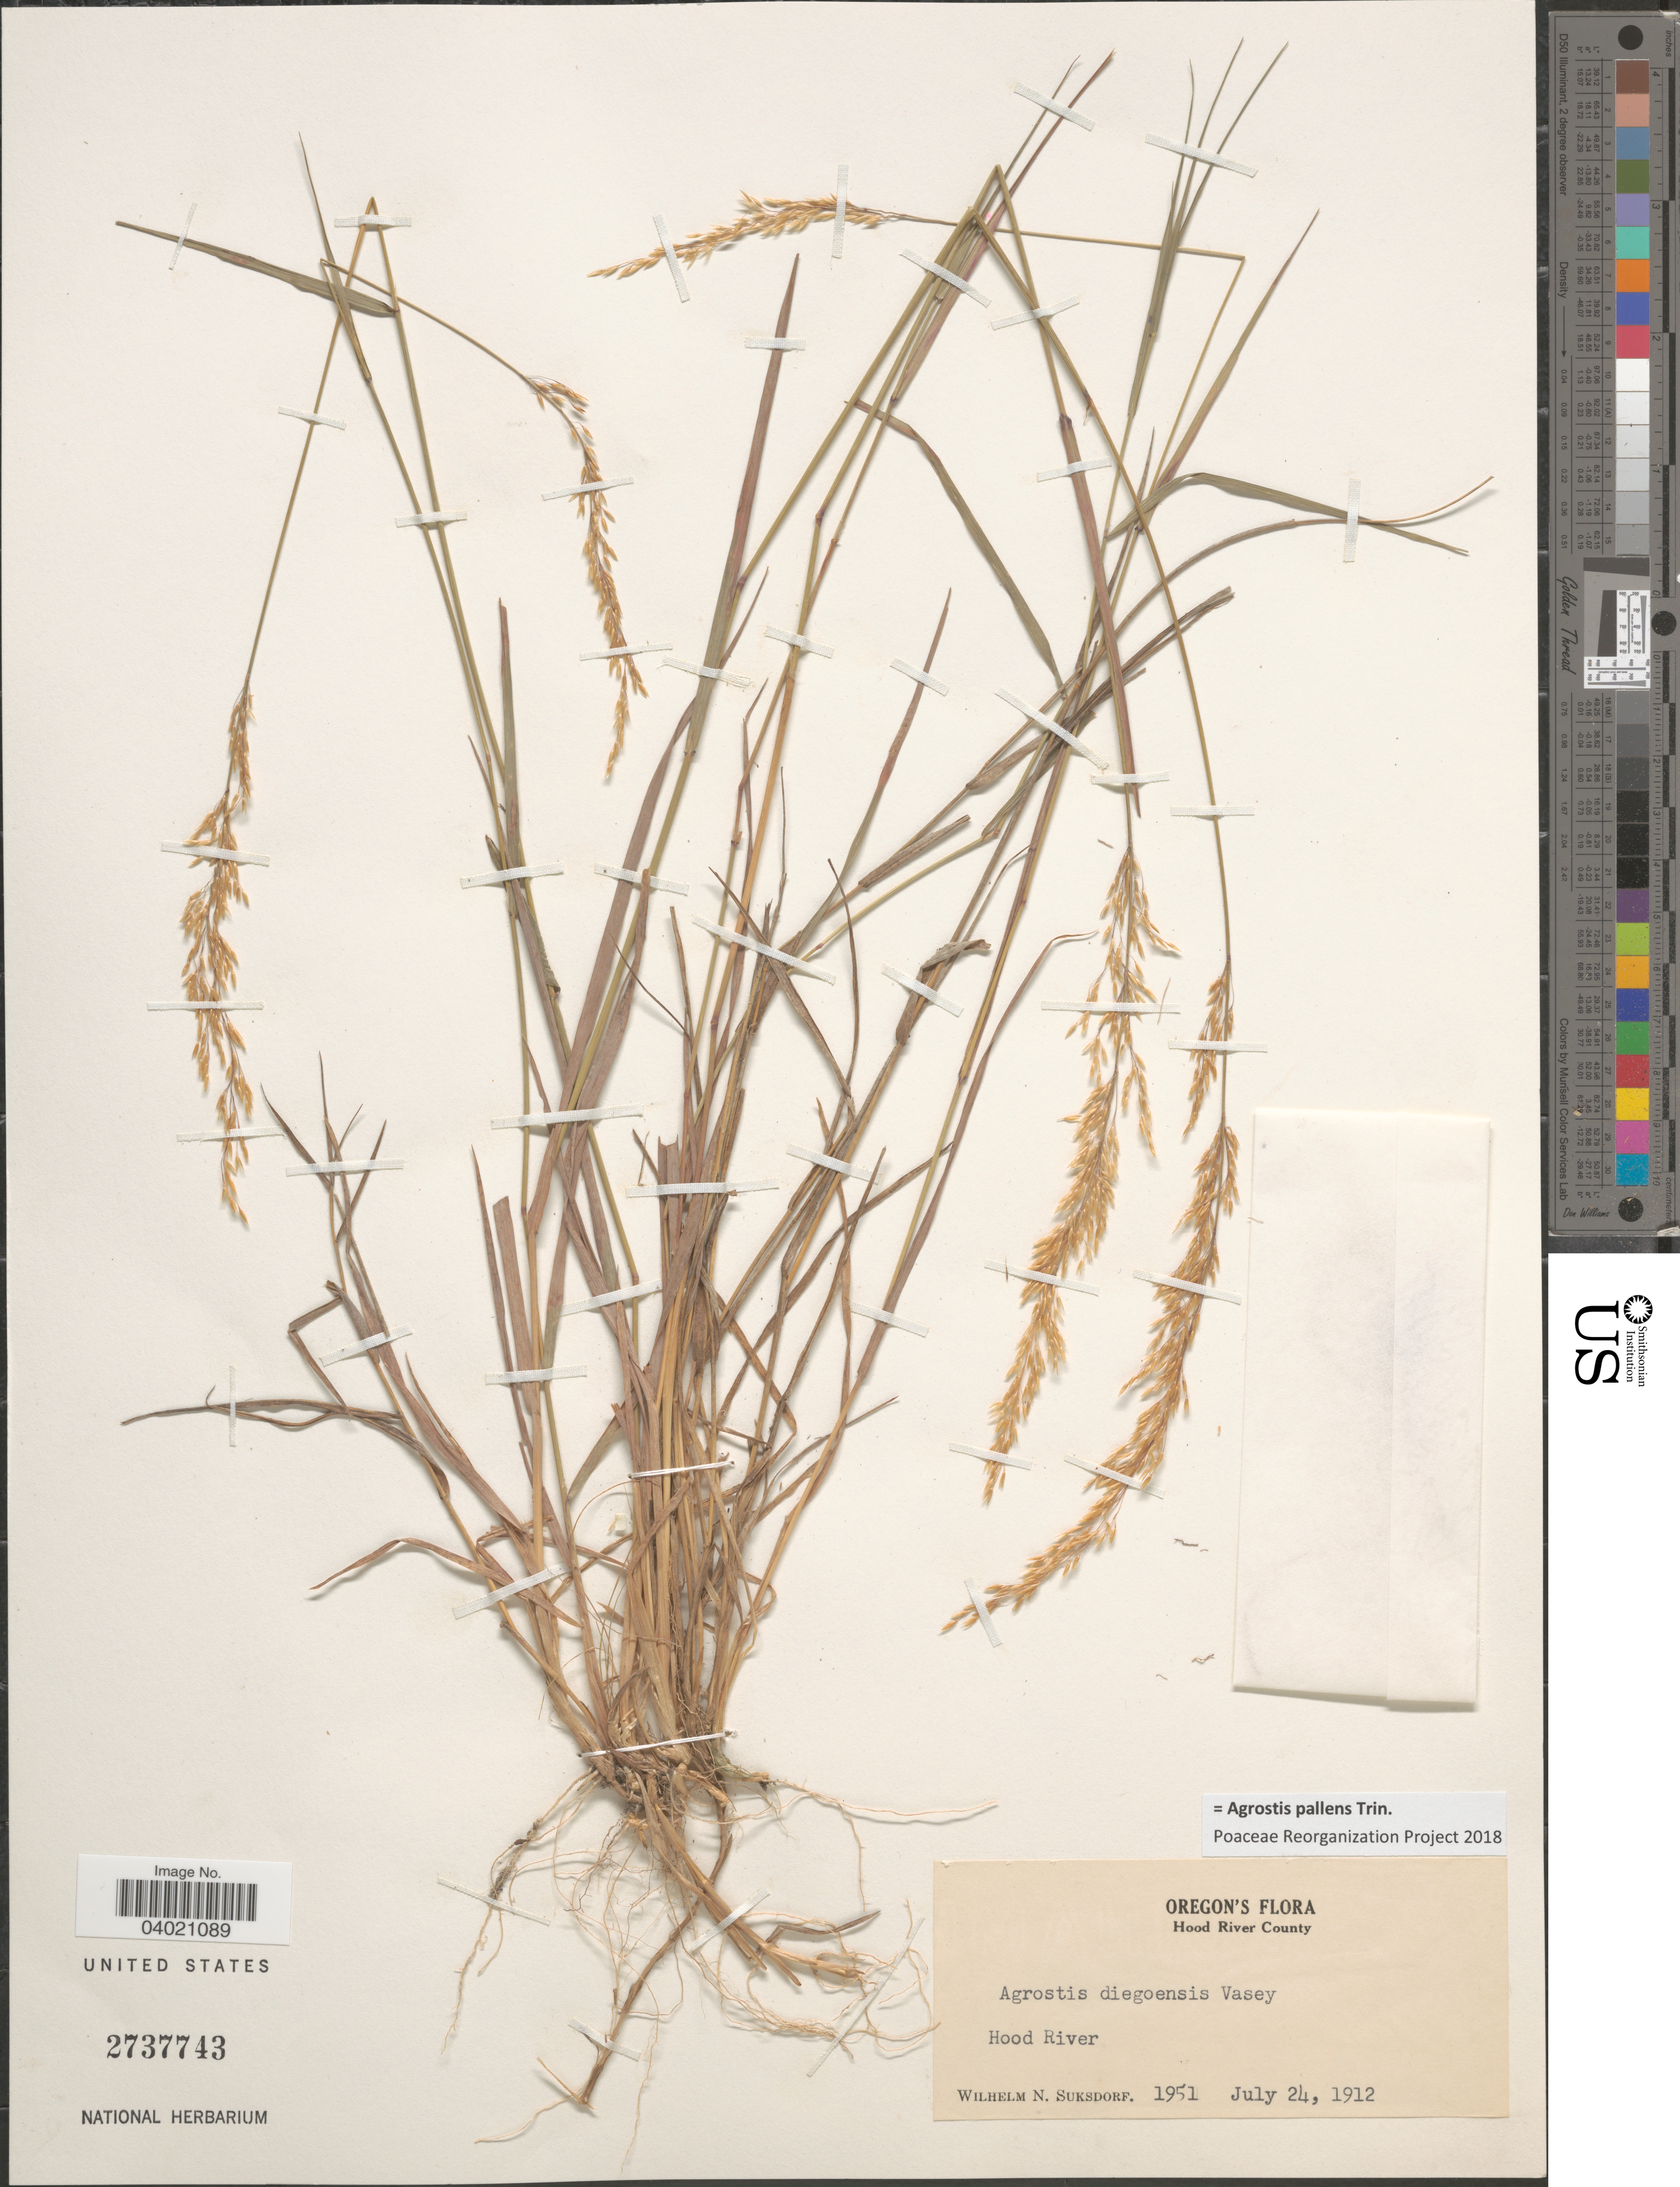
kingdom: Plantae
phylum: Tracheophyta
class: Liliopsida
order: Poales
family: Poaceae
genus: Agrostis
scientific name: Agrostis pallens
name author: Trin.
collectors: W. N. Suksdorf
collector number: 1951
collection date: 1912-07-24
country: United States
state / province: Oregon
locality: Hood River County. Hood River.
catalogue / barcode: US 2737743